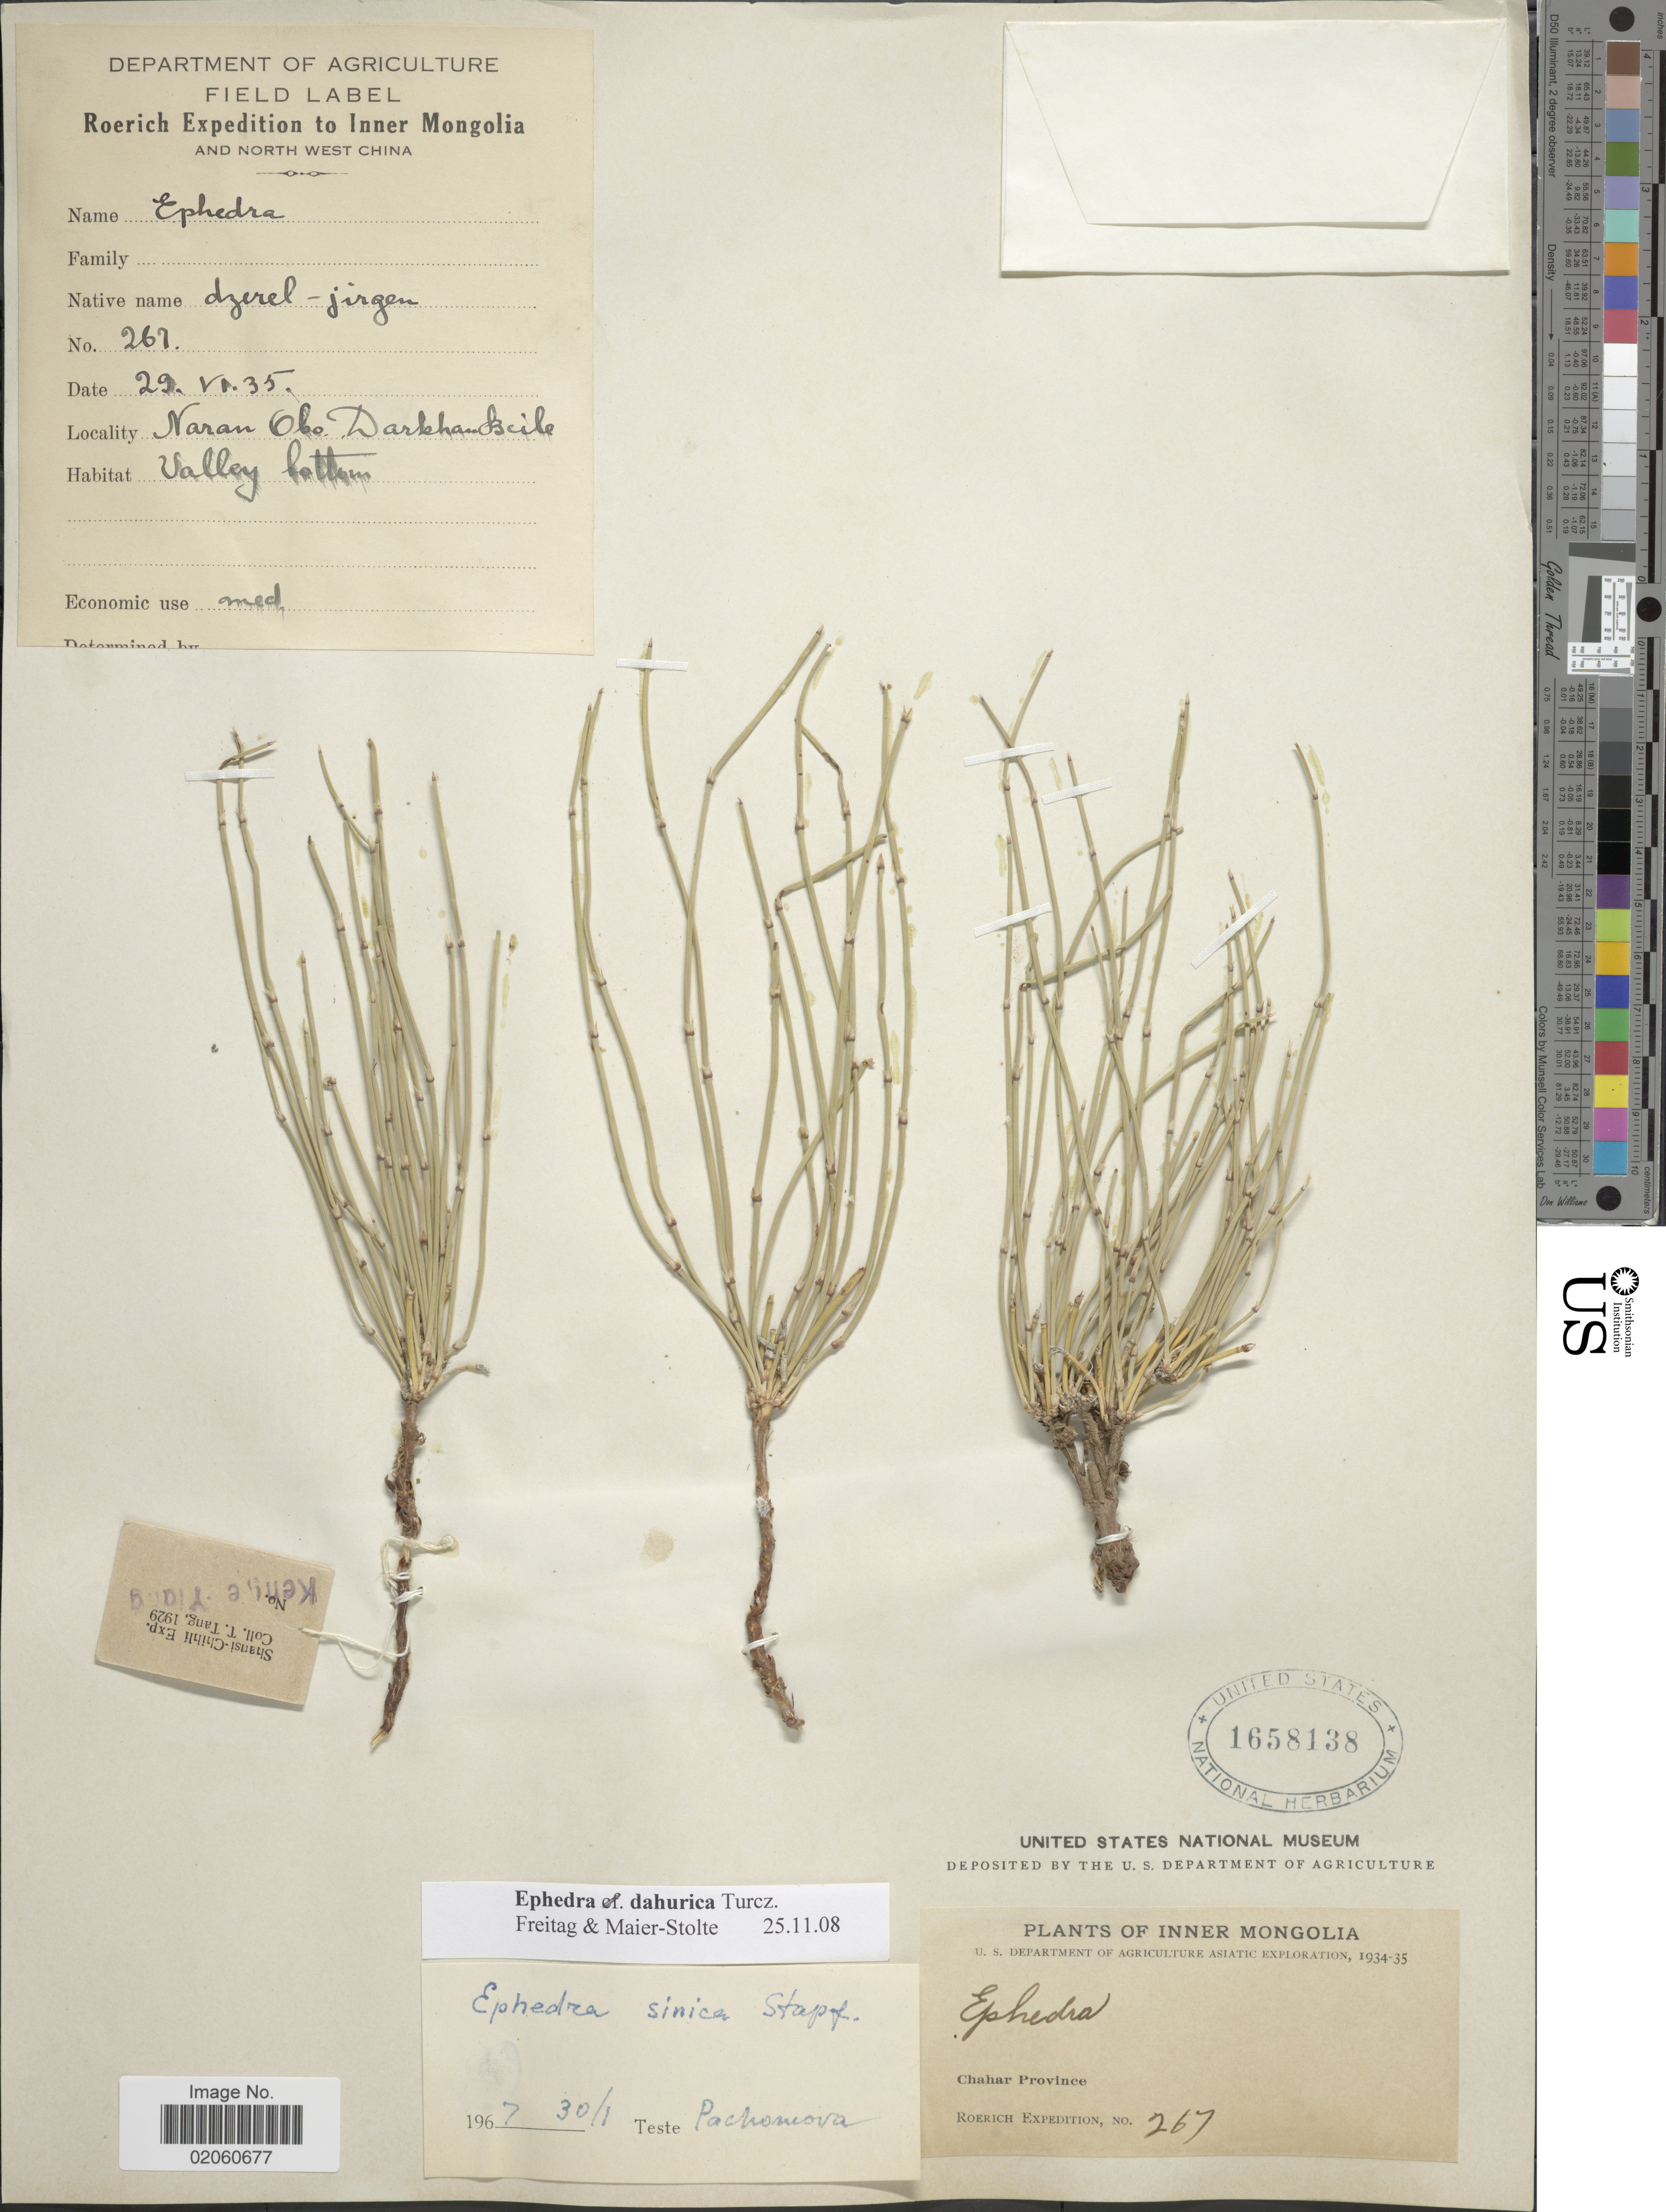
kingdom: Plantae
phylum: Tracheophyta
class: Gnetopsida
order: Ephedrales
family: Ephedraceae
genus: Ephedra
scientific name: Ephedra dahurica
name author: Turcz.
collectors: Roerich Expedition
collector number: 267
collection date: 1935-06-22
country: China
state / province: Nei Monggol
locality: Inner Mongolia and North West China, Chahar Province. Naran Obo, Darkhanbicle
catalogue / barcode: US 1658138